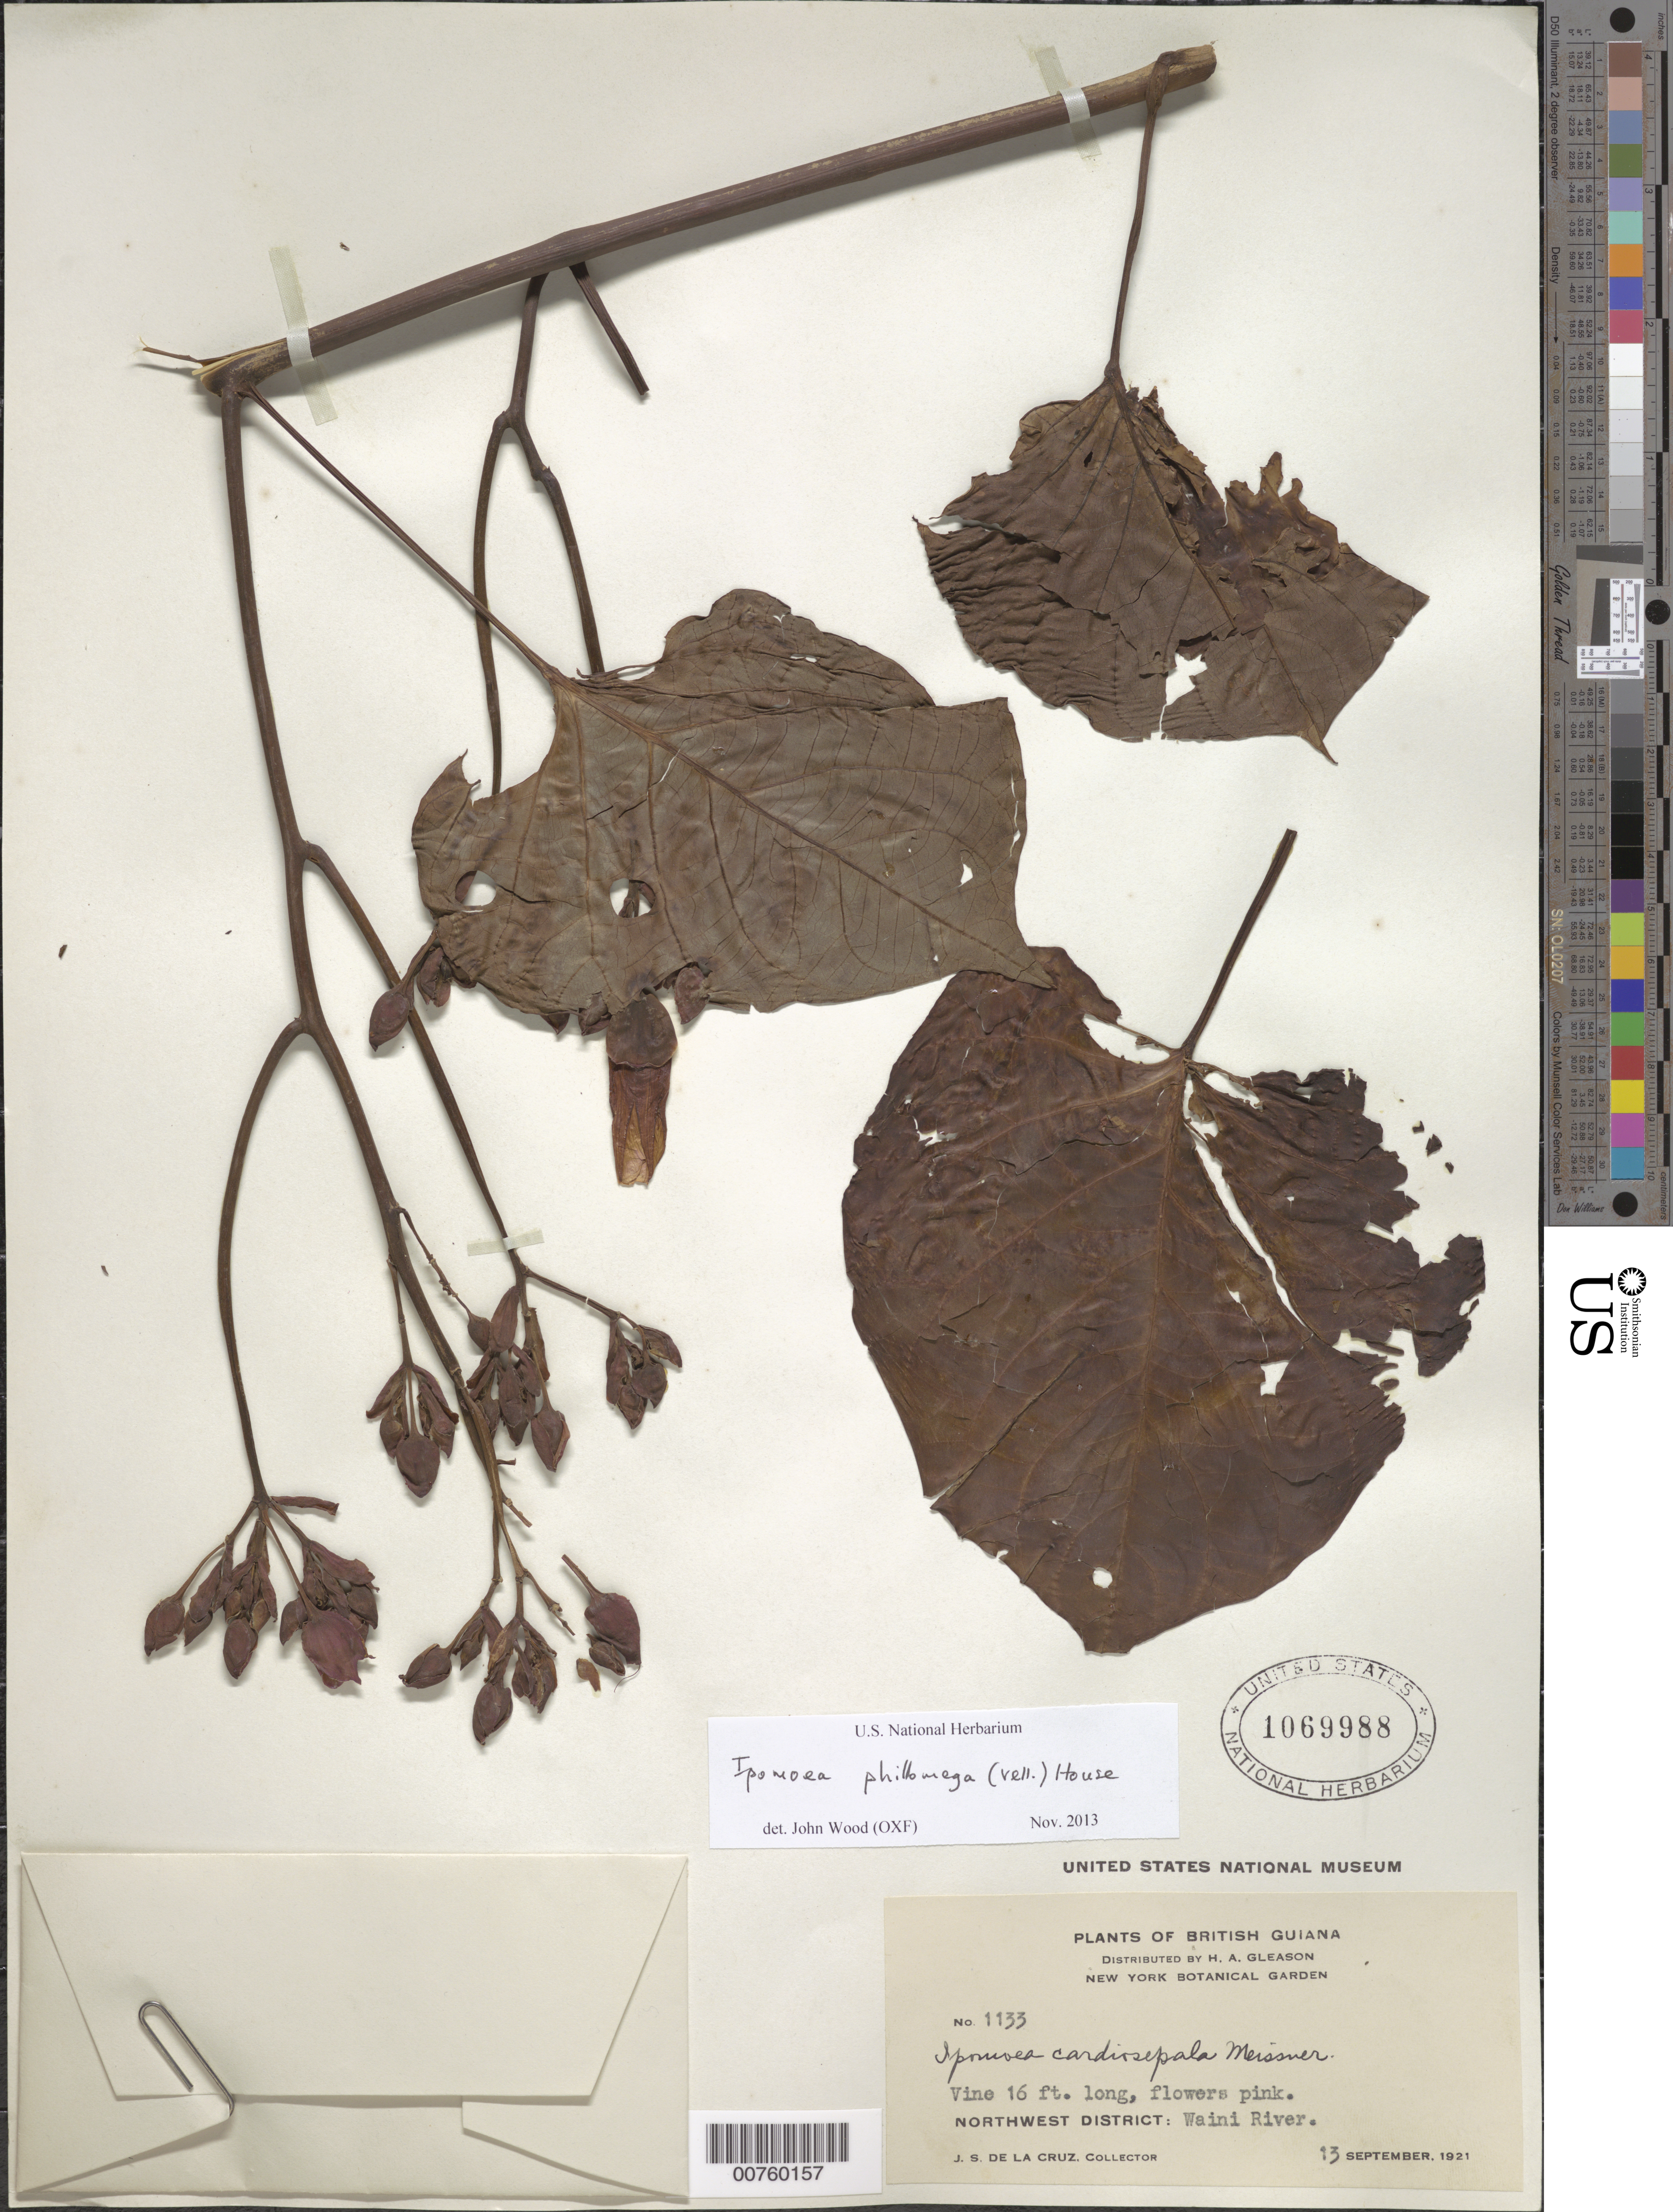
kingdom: Plantae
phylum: Tracheophyta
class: Magnoliopsida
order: Solanales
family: Convolvulaceae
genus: Ipomoea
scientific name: Ipomoea philomega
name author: (Vell.) House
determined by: Wood, J.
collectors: J. S. de la Cruz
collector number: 1133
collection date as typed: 13-Sep-21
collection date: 1921-09-13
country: Guyana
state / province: Barima-Waini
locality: Waini R., NW District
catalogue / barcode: US 1069988